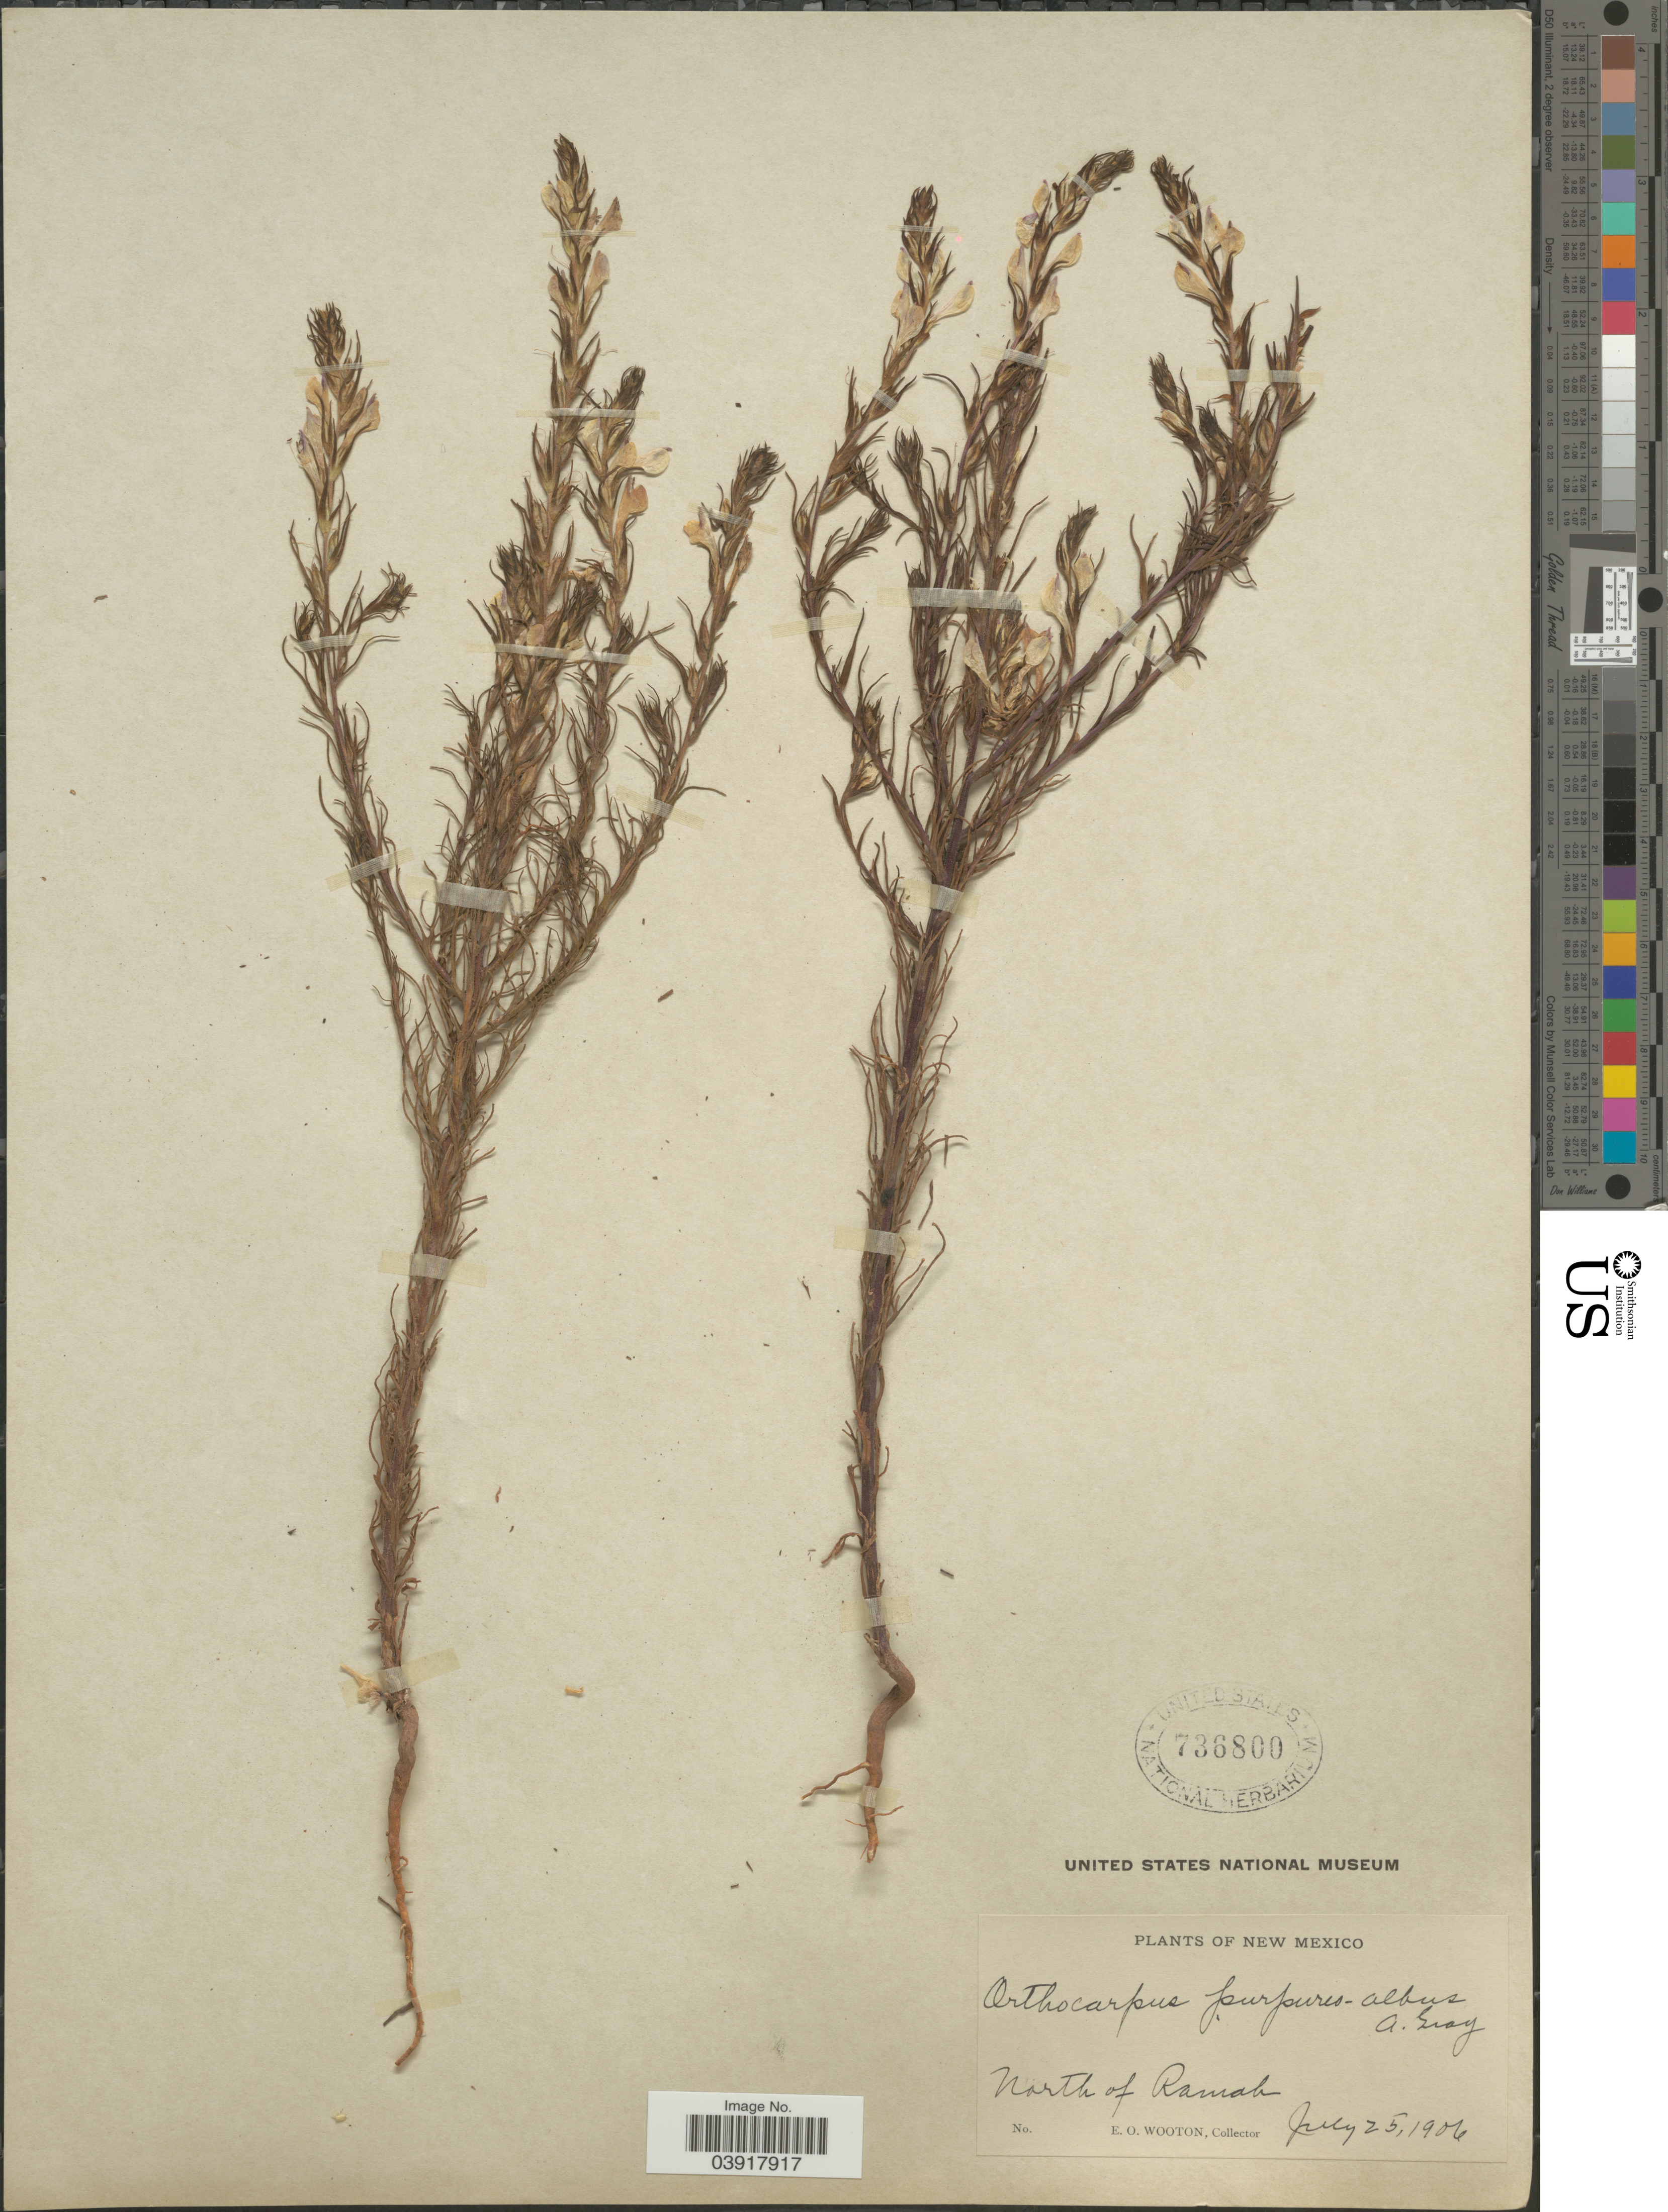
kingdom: Plantae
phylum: Tracheophyta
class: Magnoliopsida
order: Lamiales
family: Orobanchaceae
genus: Orthocarpus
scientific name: Orthocarpus purpureo-albus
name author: A. Gray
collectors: E. O. Wooton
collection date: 1906-07-25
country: United States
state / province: New Mexico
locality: North of Ramah.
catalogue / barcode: US 736800